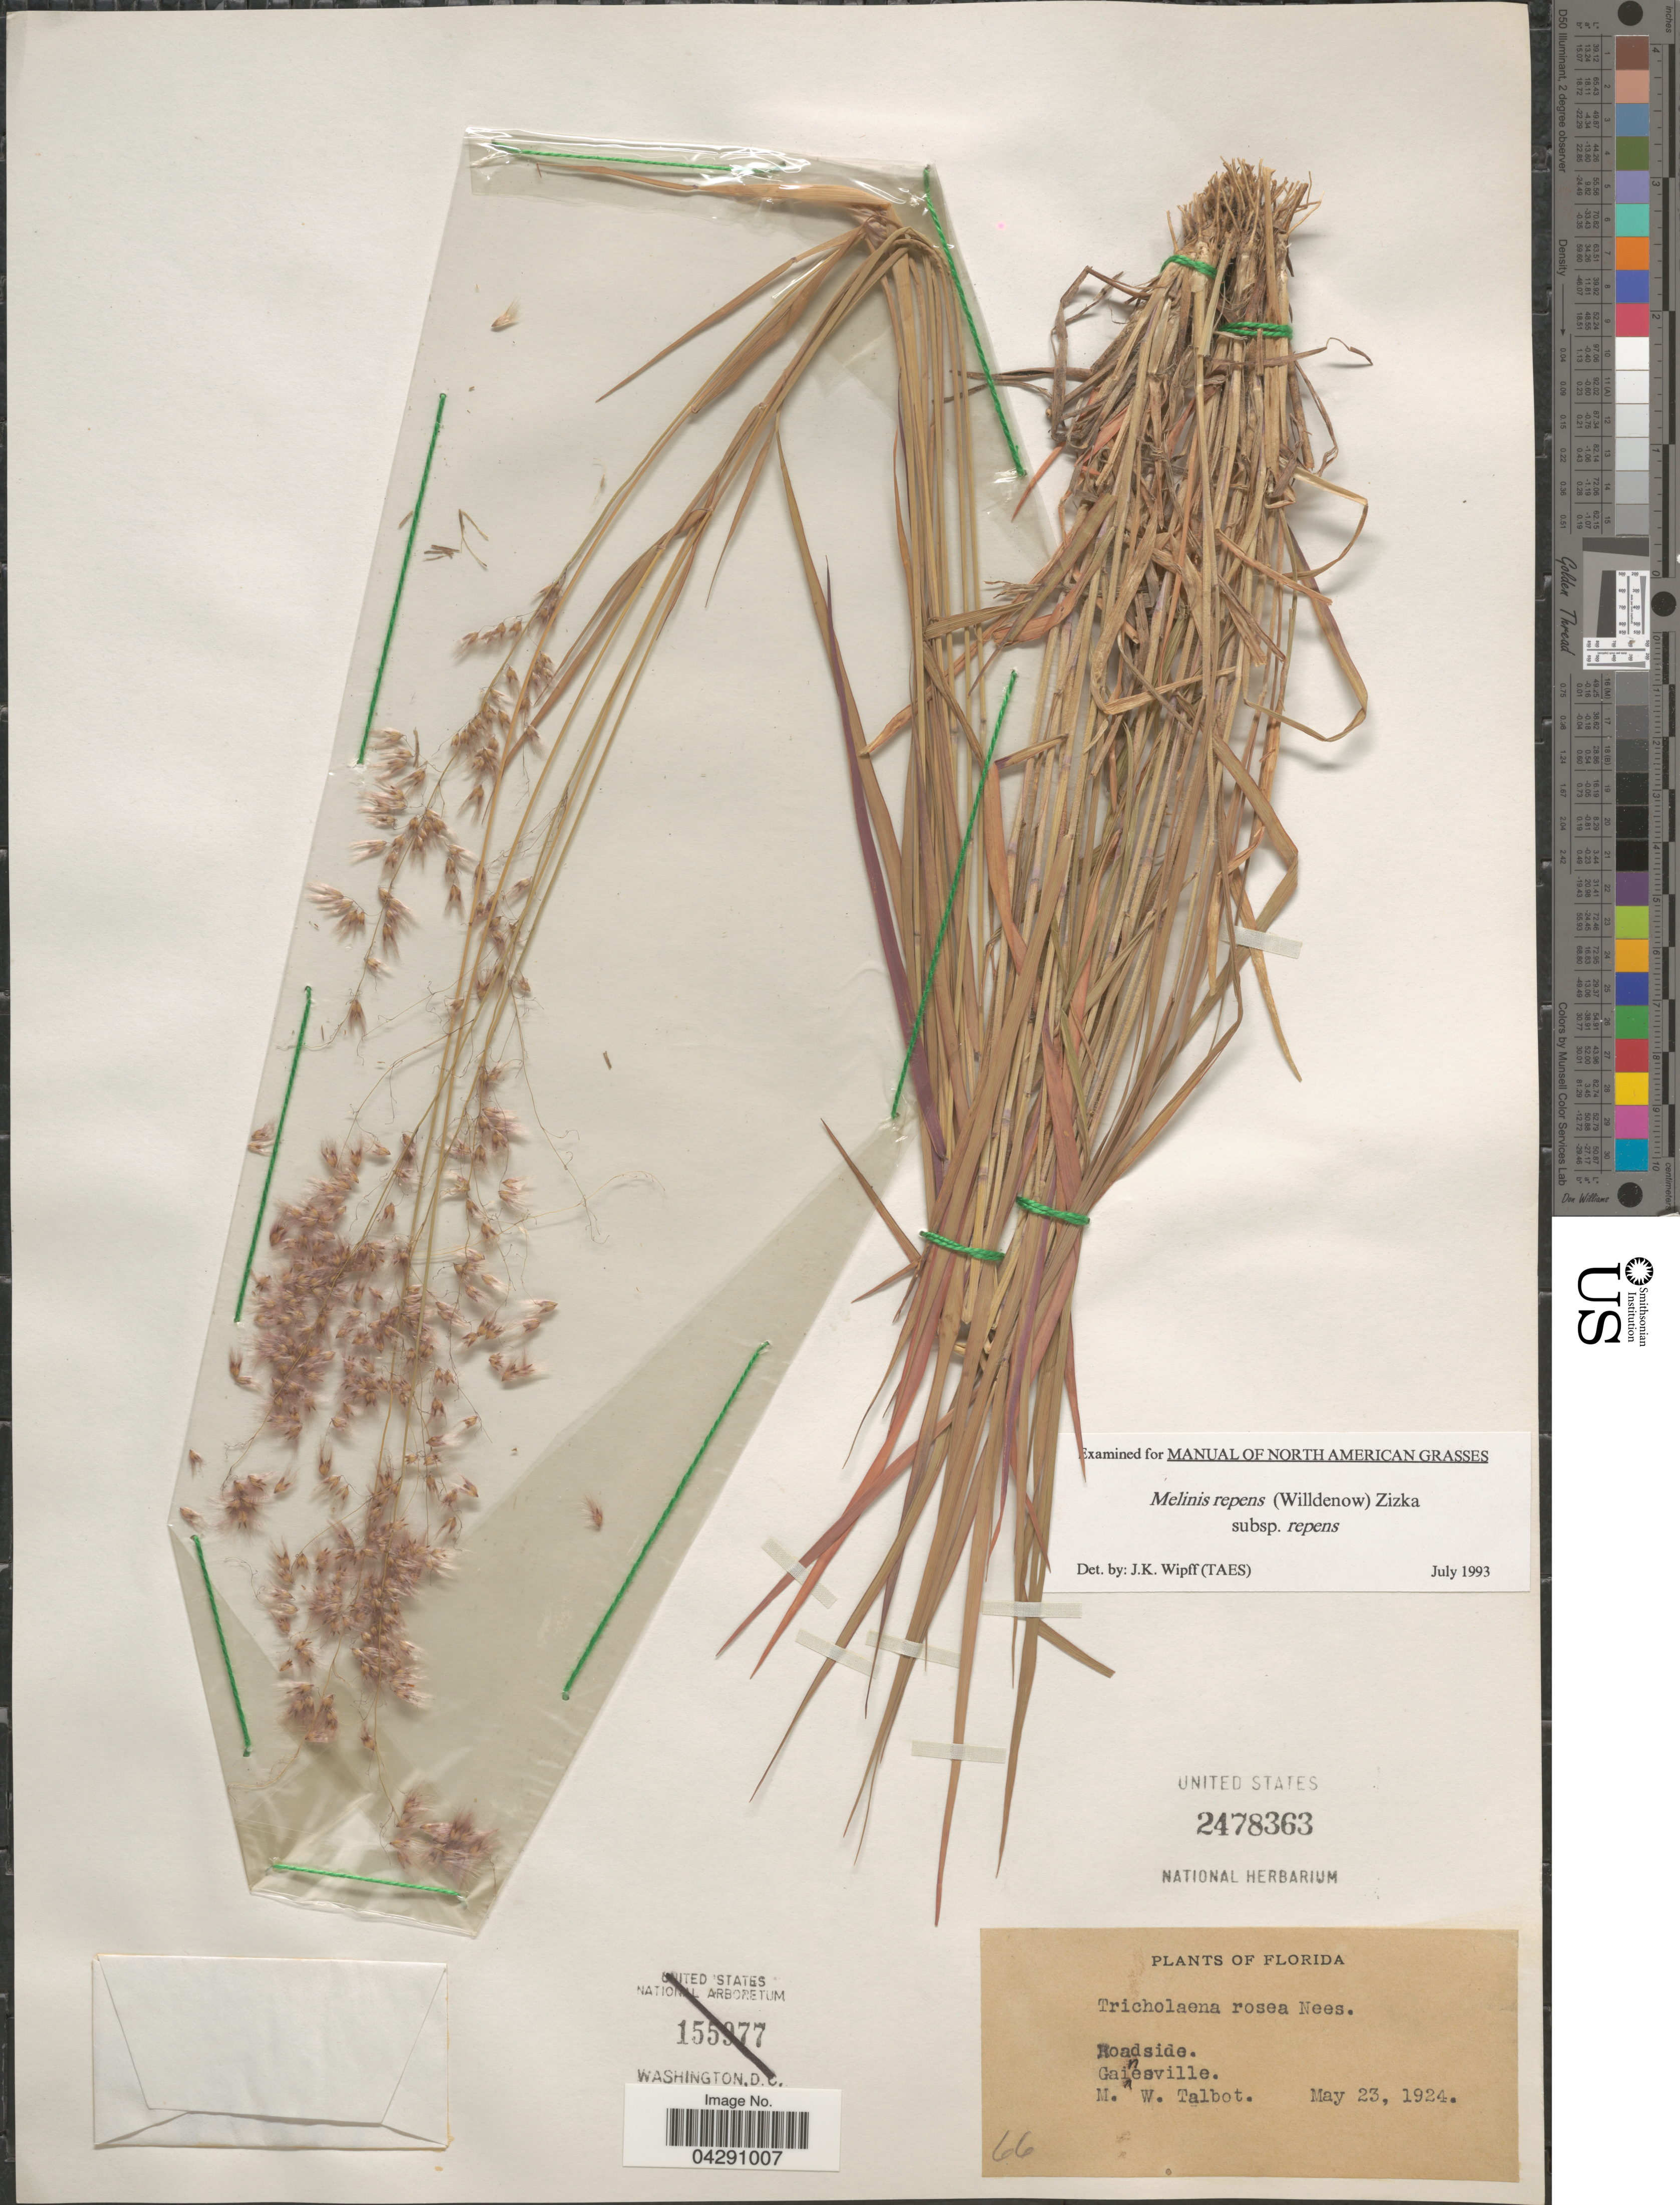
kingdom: Plantae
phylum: Tracheophyta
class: Liliopsida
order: Poales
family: Poaceae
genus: Melinis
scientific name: Melinis repens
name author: (Willd.) Zizka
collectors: M. Talbot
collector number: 66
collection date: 1924-05-23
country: United States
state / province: Florida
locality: Roadside. Gainesville.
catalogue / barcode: US 2478363